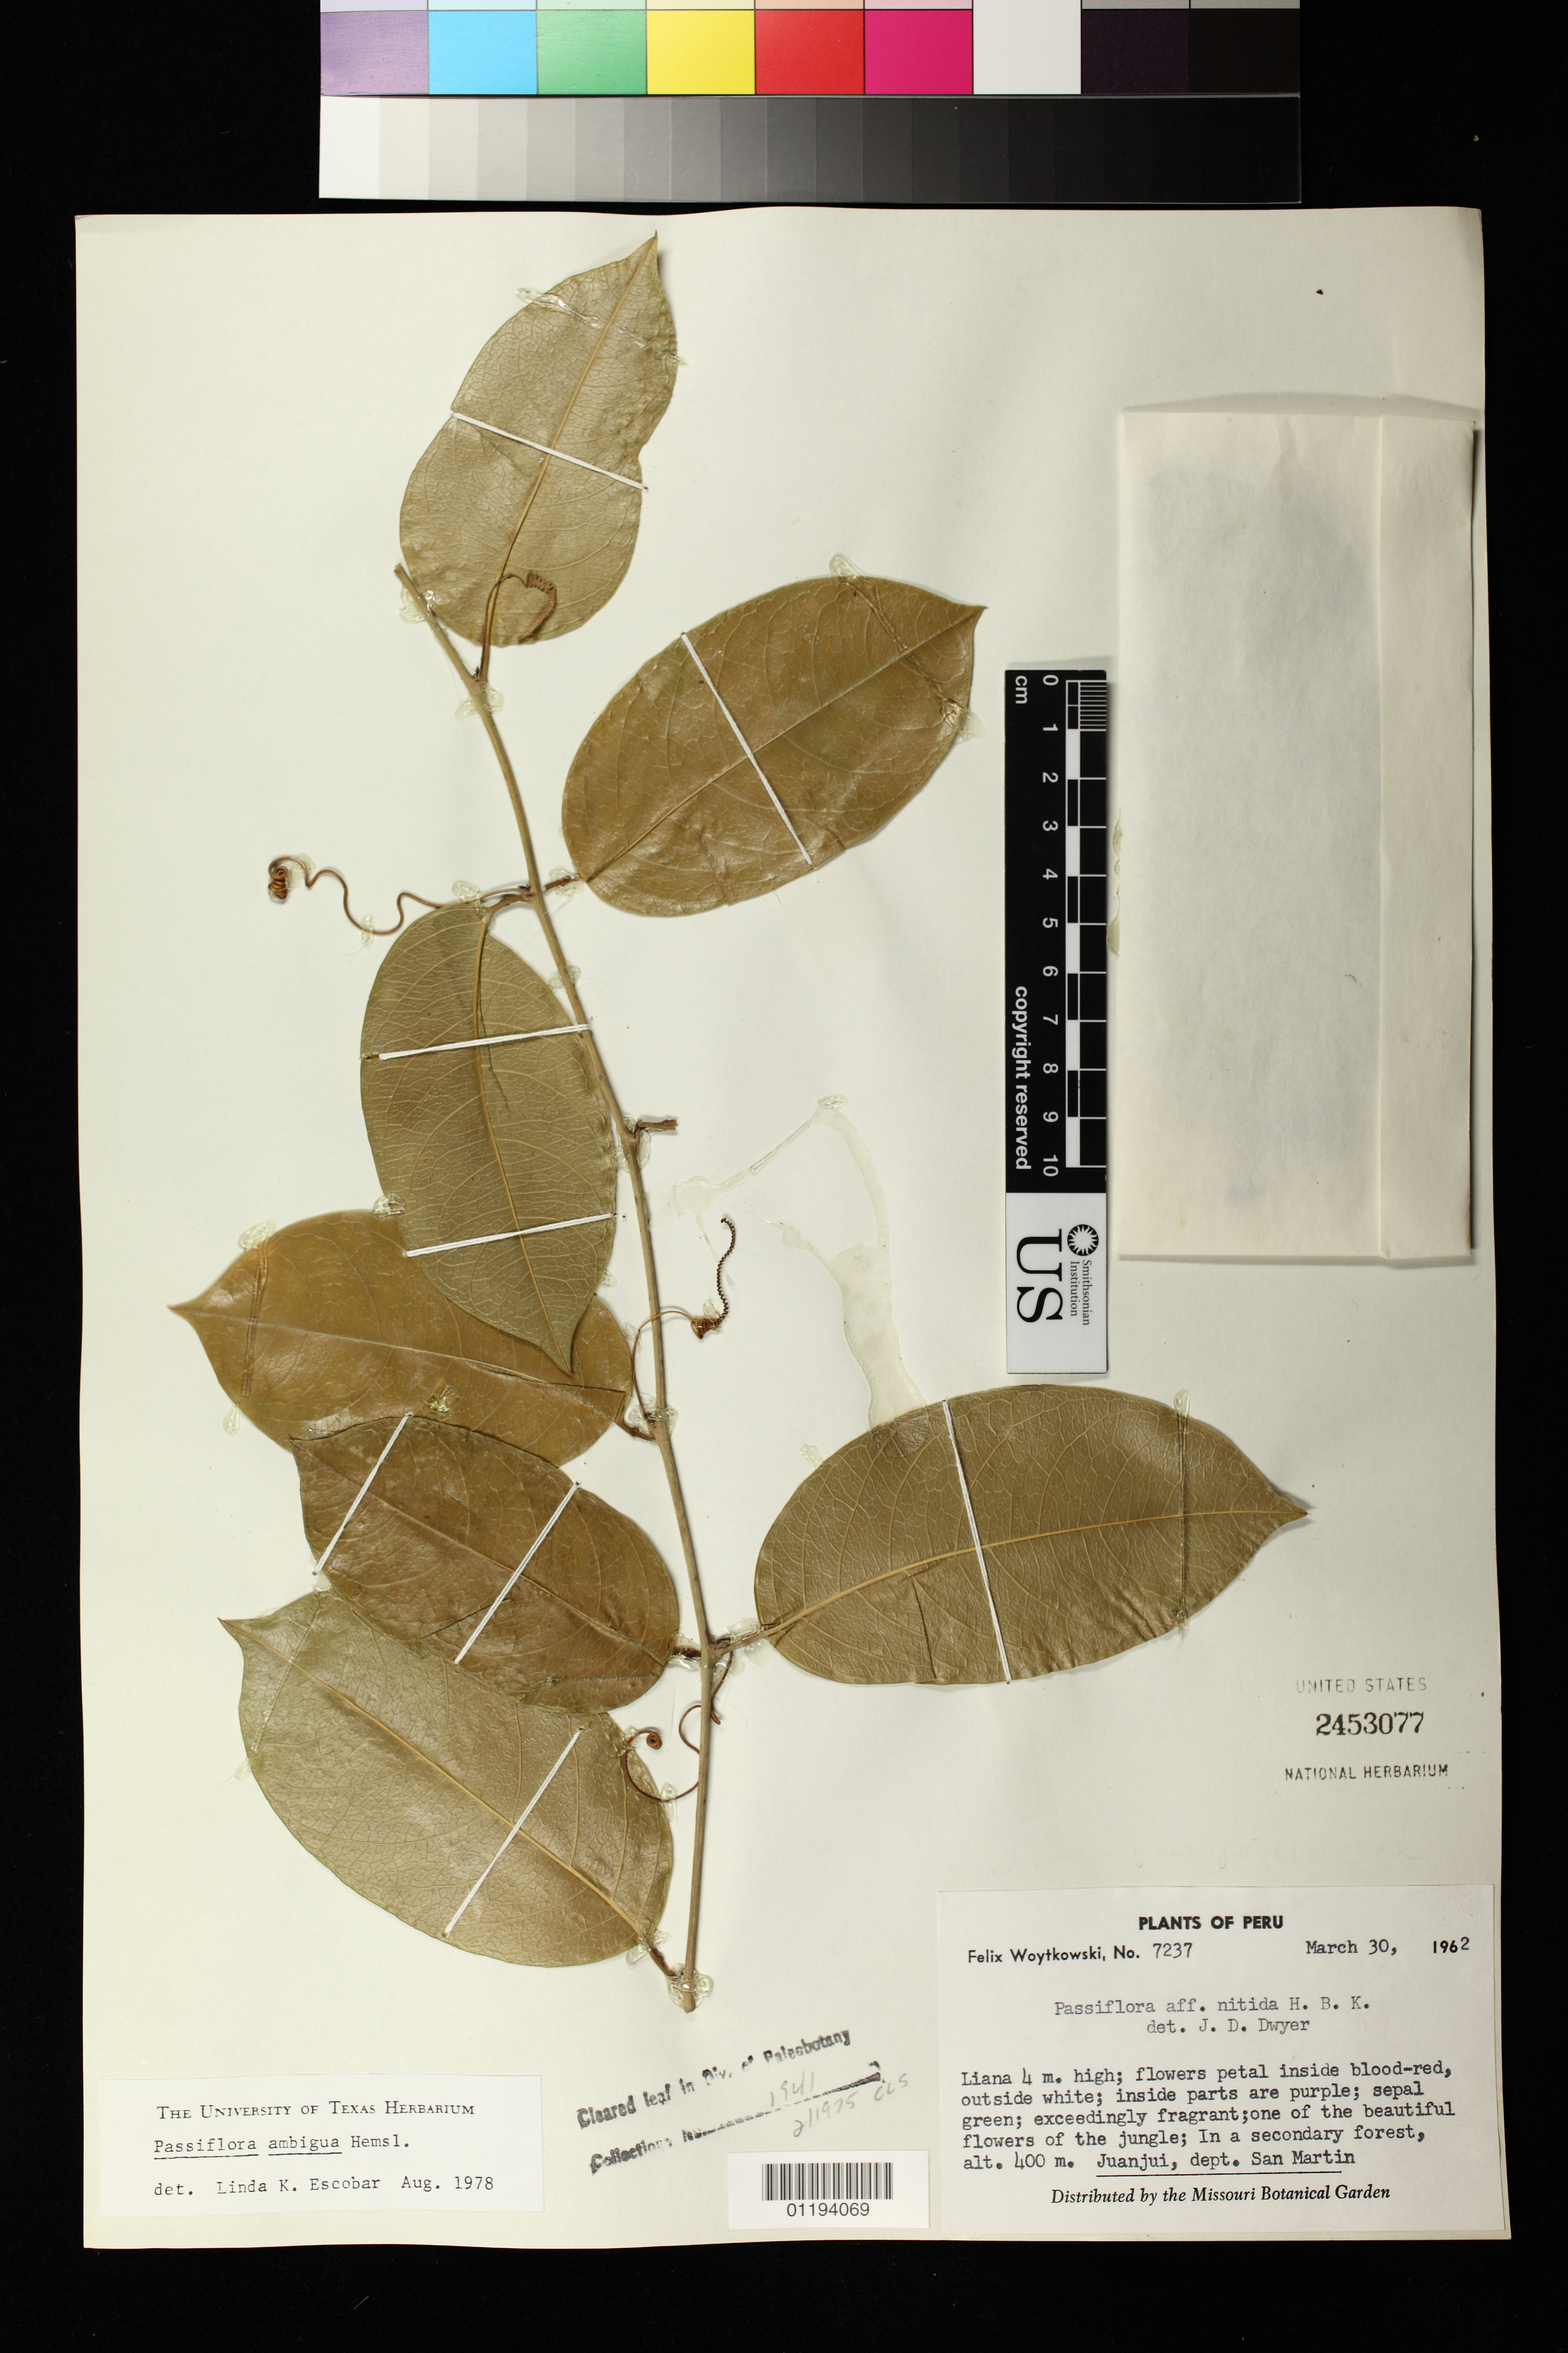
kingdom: Plantae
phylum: Tracheophyta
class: Magnoliopsida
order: Malpighiales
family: Passifloraceae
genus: Passiflora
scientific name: Passiflora ambigua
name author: Hemsl.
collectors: F. Woytkowski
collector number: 7237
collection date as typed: Mar 30 1962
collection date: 1962-03-30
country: Peru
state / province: San Martín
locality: Juanjui, Dept. San Martin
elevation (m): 400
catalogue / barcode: US 2453077